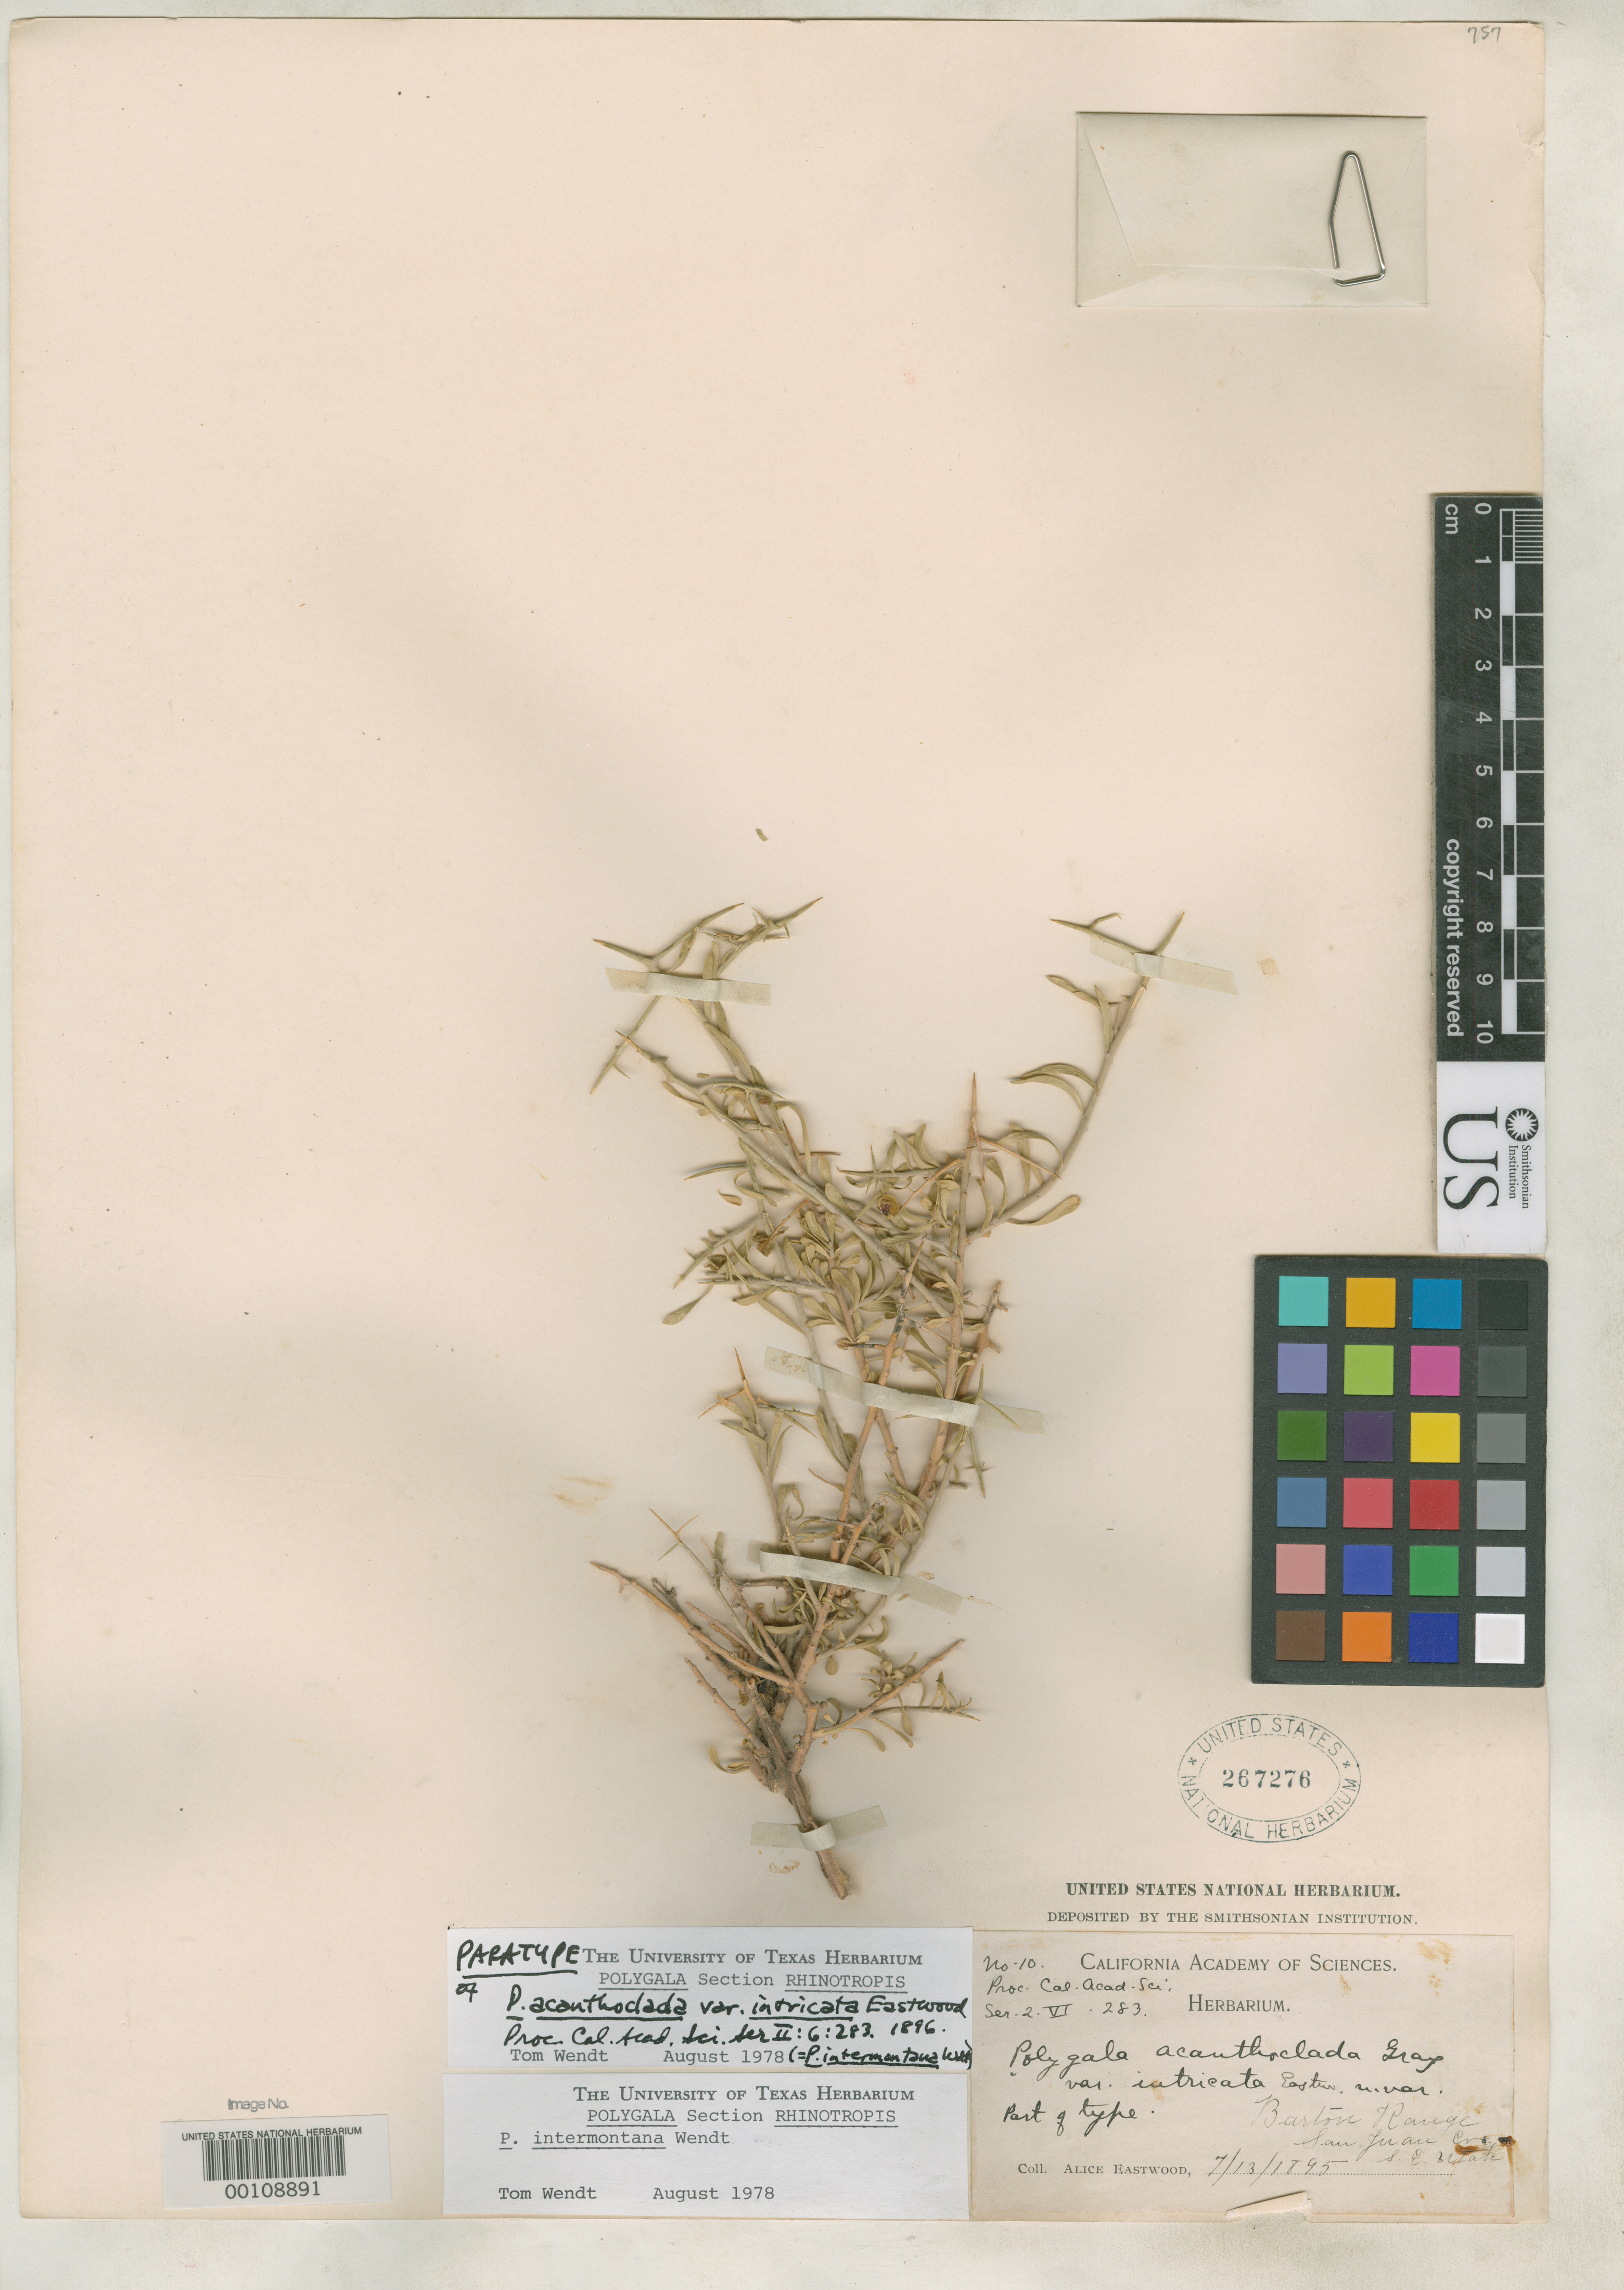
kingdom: Plantae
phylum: Tracheophyta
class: Magnoliopsida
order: Fabales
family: Polygalaceae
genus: Polygala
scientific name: Polygala acanthoclada var. intricata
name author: Eastw.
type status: Isotype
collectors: A. Eastwood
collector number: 10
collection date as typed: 13 Jul 1895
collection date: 1895-07-13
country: United States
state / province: Utah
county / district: San Juan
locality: Near San Juan River, Willow Creek Canyon.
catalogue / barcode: US 267276